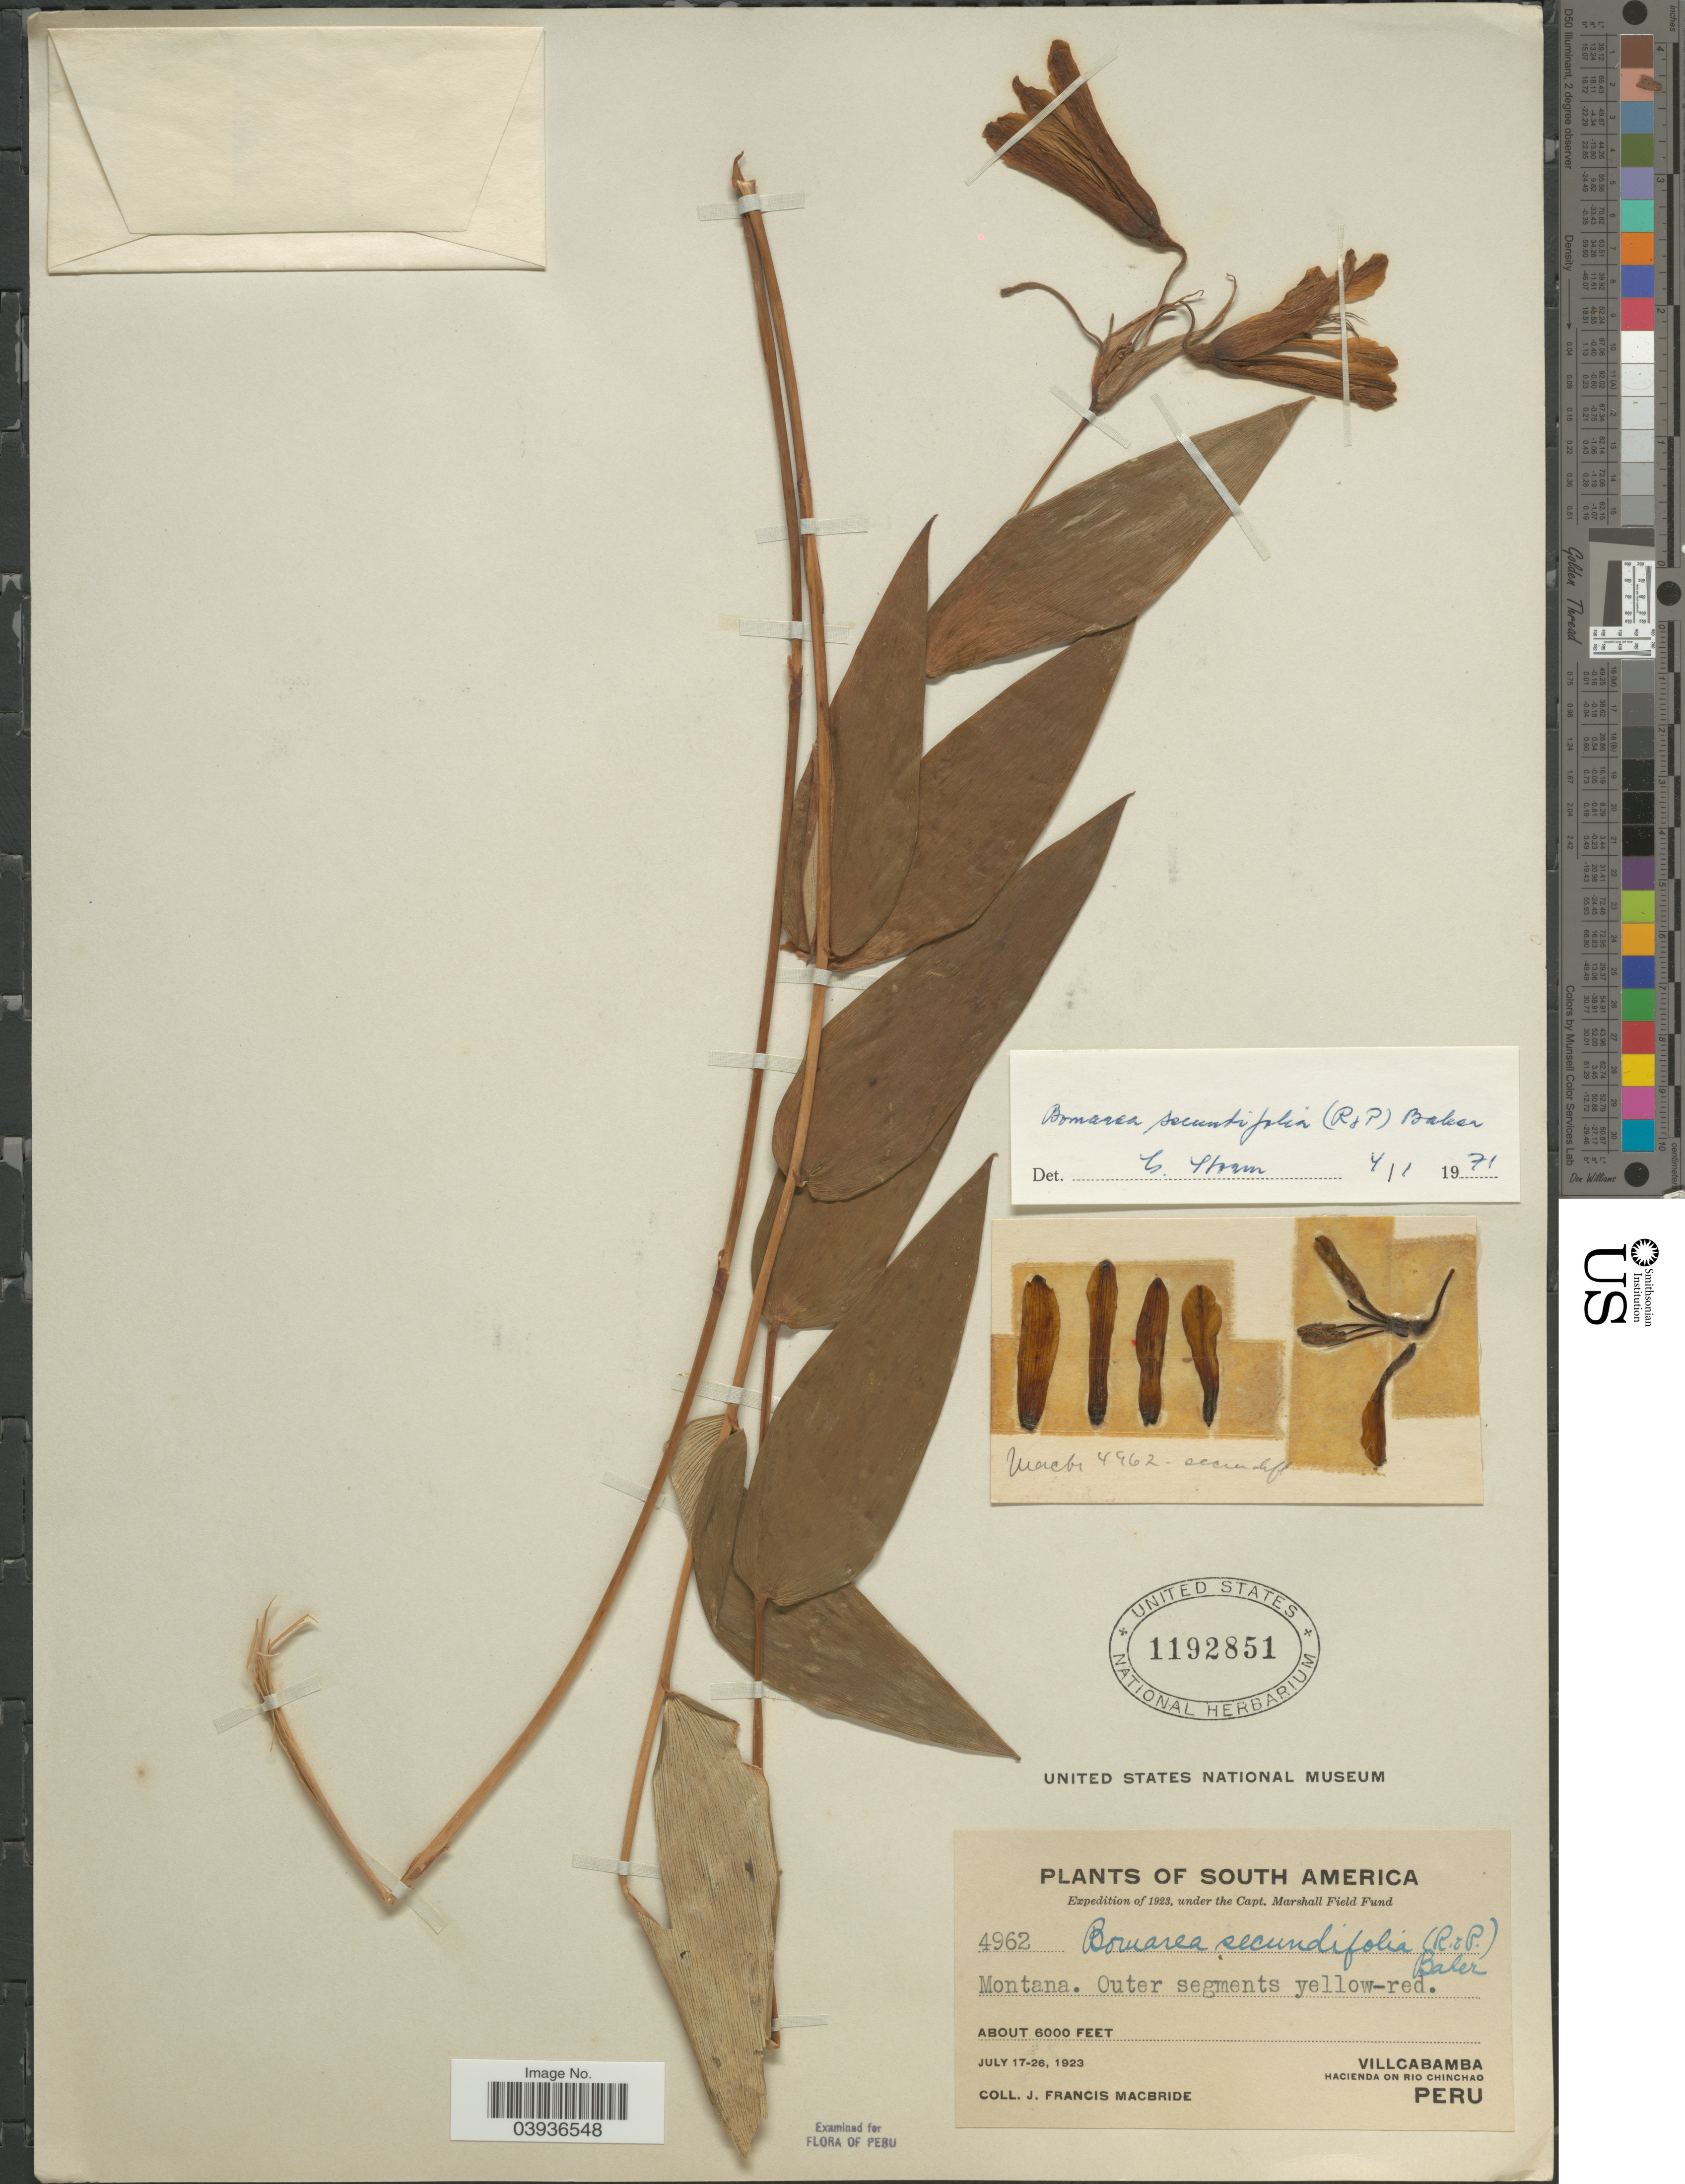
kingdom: Plantae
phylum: Tracheophyta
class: Liliopsida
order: Liliales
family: Alstroemeriaceae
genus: Bomarea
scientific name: Bomarea secundifolia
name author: (Ruiz & Pav.) Baker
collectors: J. F. Macbride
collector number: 4962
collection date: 1923-07-17/1923-07-26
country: Peru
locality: Villcabamba. Hacienda on Rio Chinchao.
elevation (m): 1829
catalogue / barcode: US 1192851